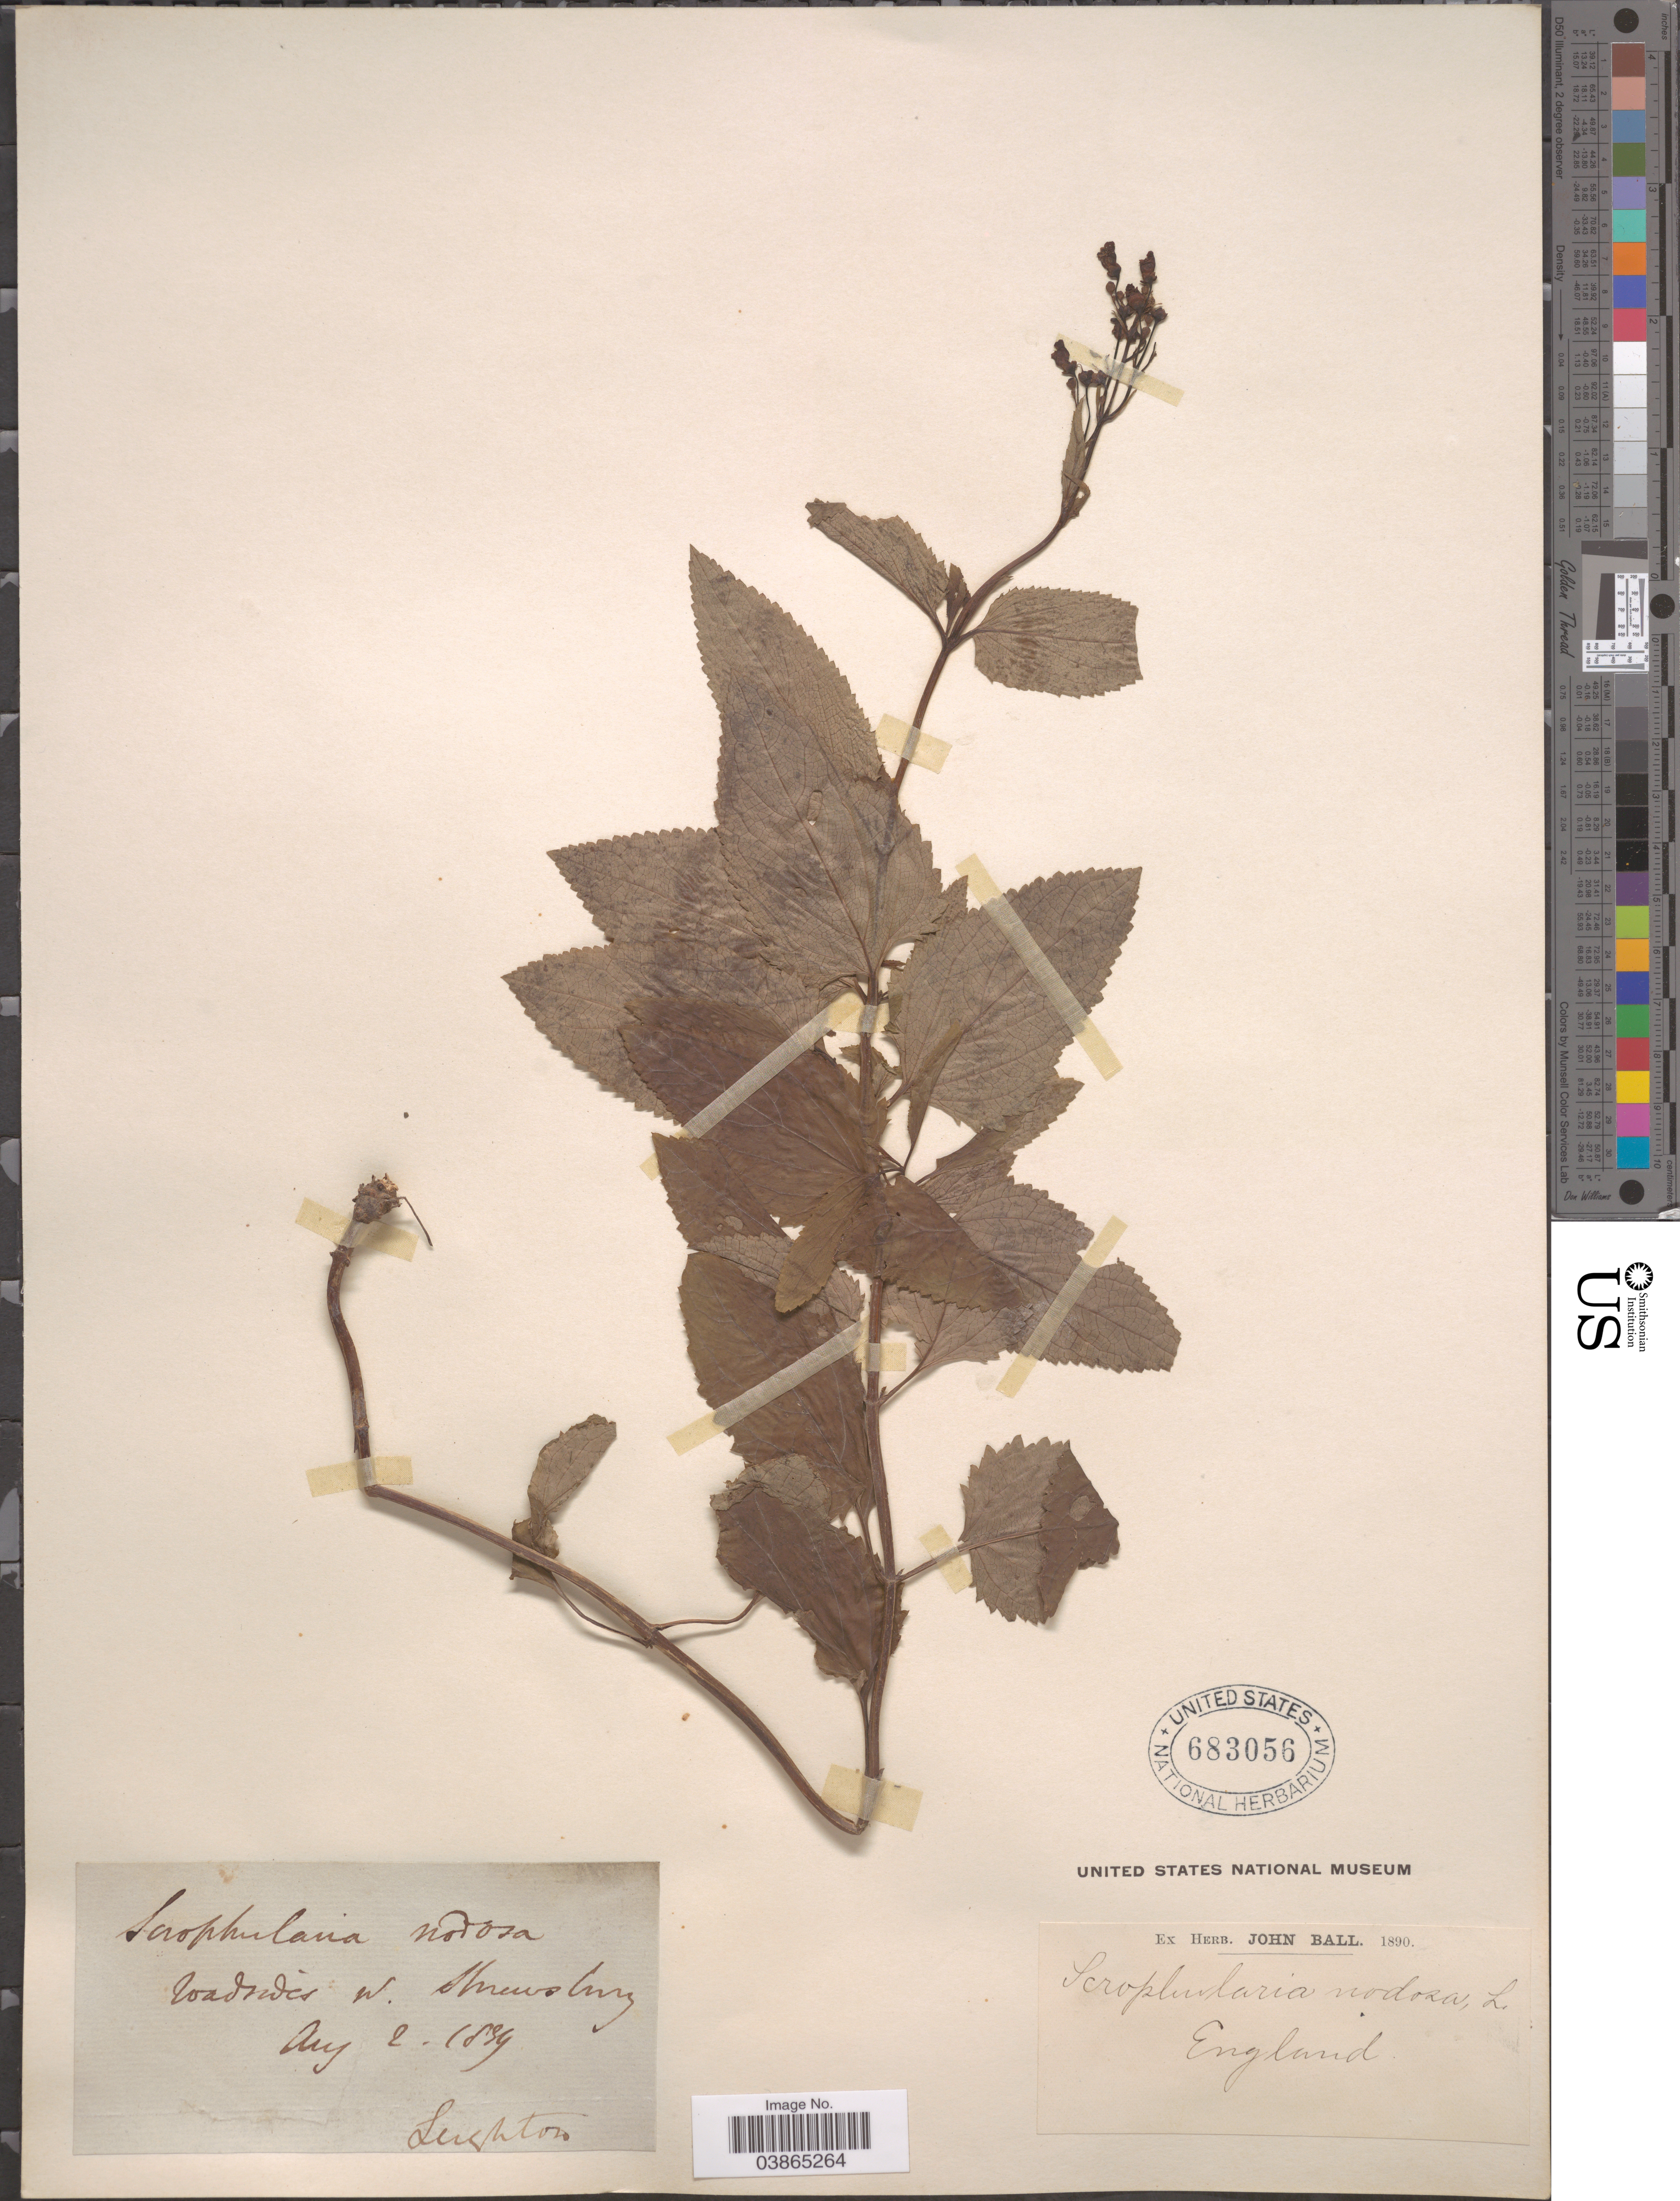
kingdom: Plantae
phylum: Tracheophyta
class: Magnoliopsida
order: Lamiales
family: Scrophulariaceae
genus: Scrophularia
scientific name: Scrophularia nodosa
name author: L.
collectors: Leighton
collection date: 1839-08-02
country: United Kingdom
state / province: England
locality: Roadsides W Shrewsbury.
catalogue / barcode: US 683056